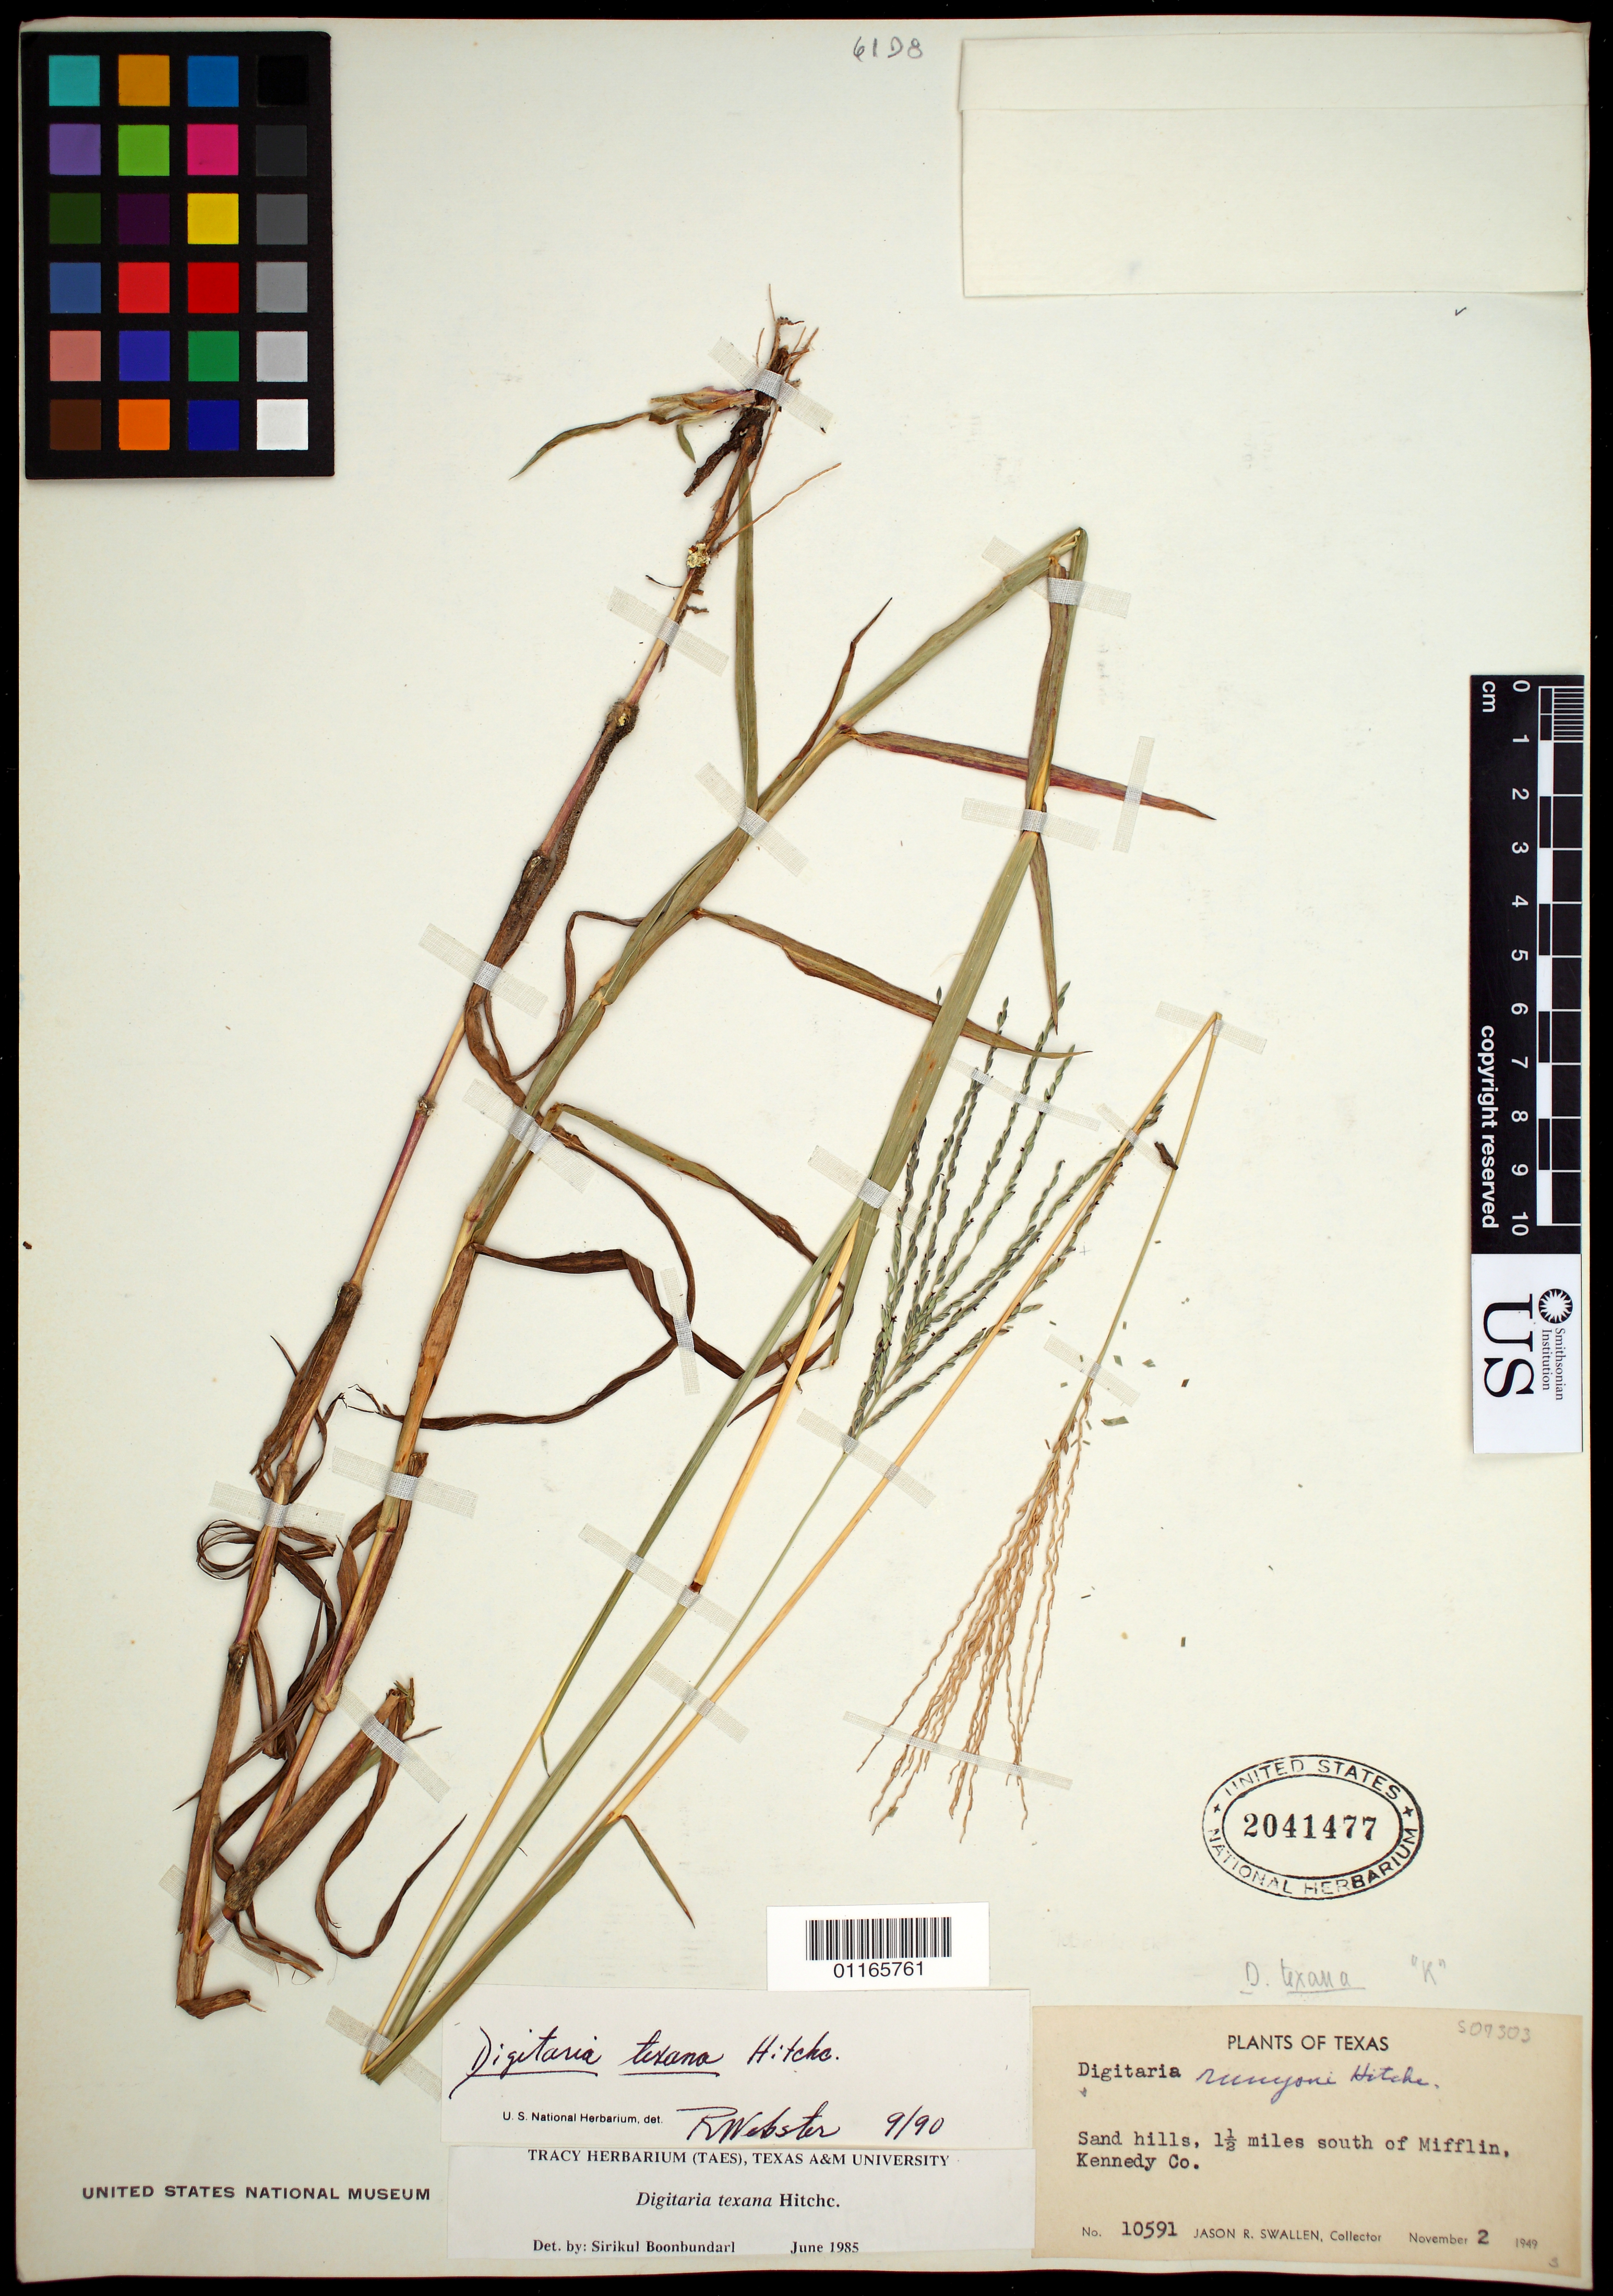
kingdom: Plantae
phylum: Tracheophyta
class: Liliopsida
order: Poales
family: Poaceae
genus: Digitaria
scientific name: Digitaria texana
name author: Hitchc.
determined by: Boonbundarl, Sirikul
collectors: J. R. Swallen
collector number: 10591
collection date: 1949-11-02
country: United States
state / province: Texas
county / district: Kenedy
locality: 1.5 miles south of Mifflin.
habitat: Sand hills.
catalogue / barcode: US 2041477